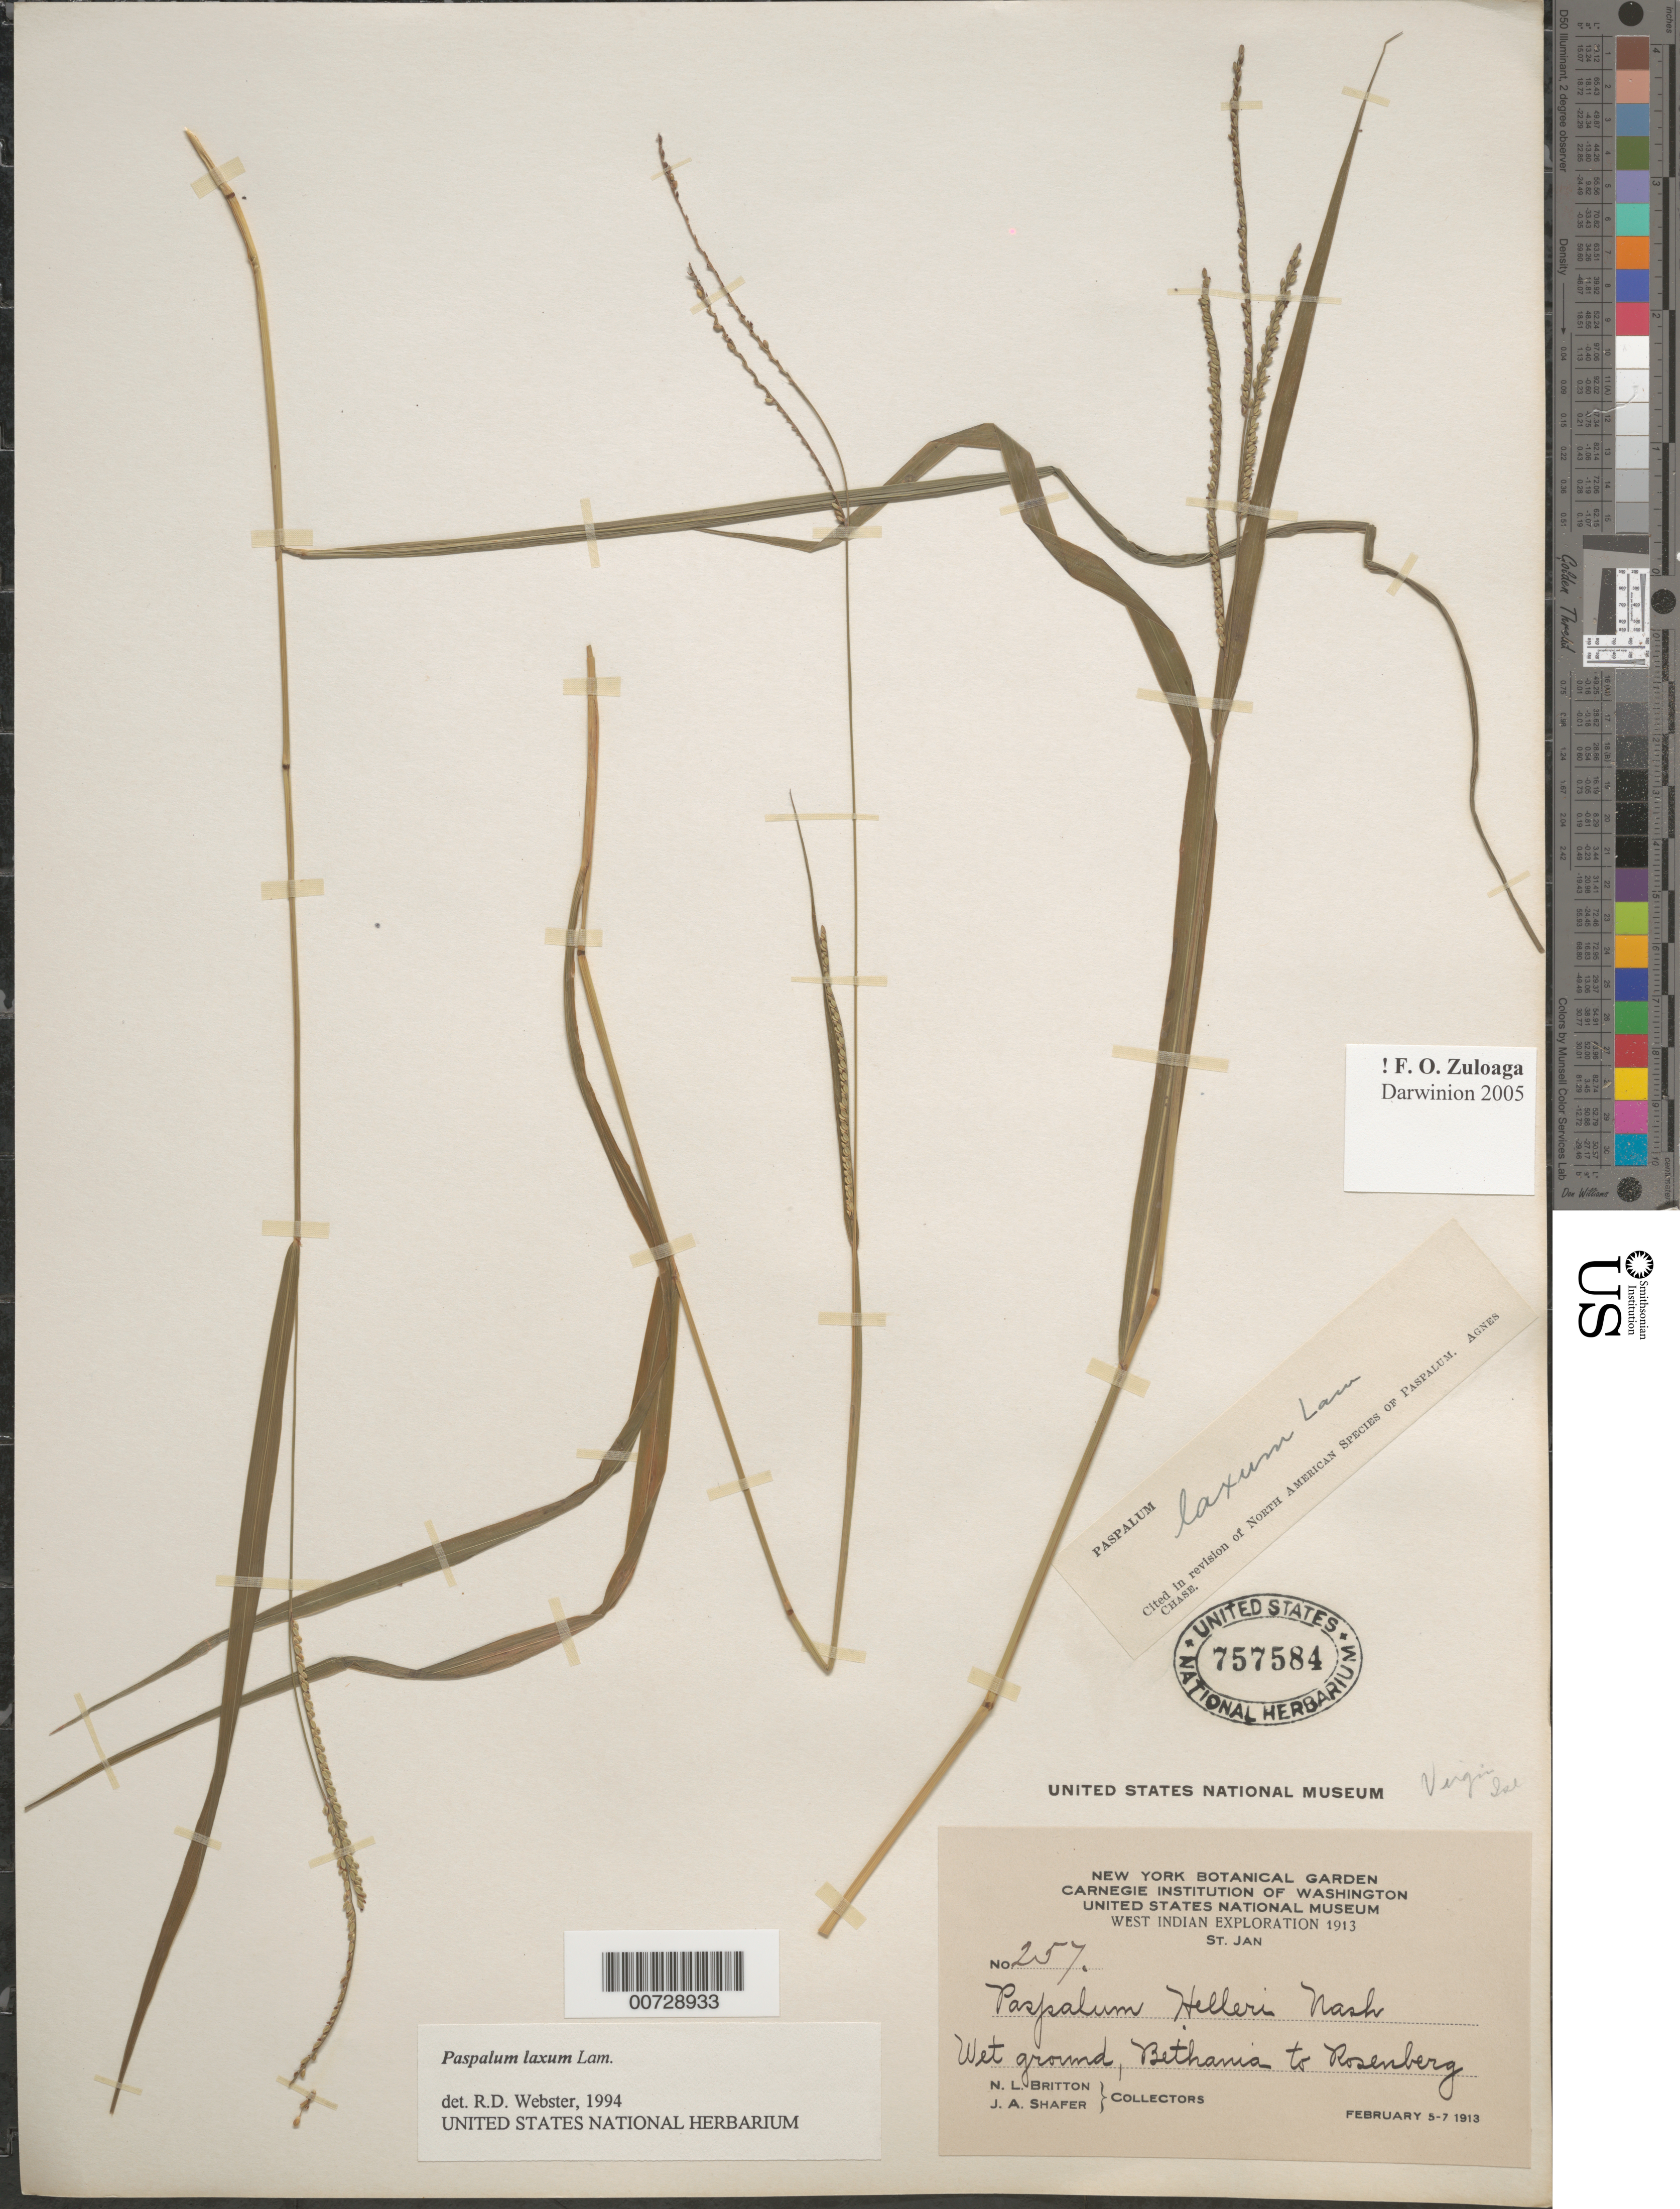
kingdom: Plantae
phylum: Tracheophyta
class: Liliopsida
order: Poales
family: Poaceae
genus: Paspalum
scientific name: Paspalum laxum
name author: Lam.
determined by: Webster, Robert D.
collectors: N. Britton & J. A. Shafer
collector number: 257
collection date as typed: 05 Feb 1913 to 07 Feb 1913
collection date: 1913-02-05/1913-02-07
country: U.S. Virgin Islands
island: St. John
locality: St. John; Bethany to Rosenberg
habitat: Wet ground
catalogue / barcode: US 757584